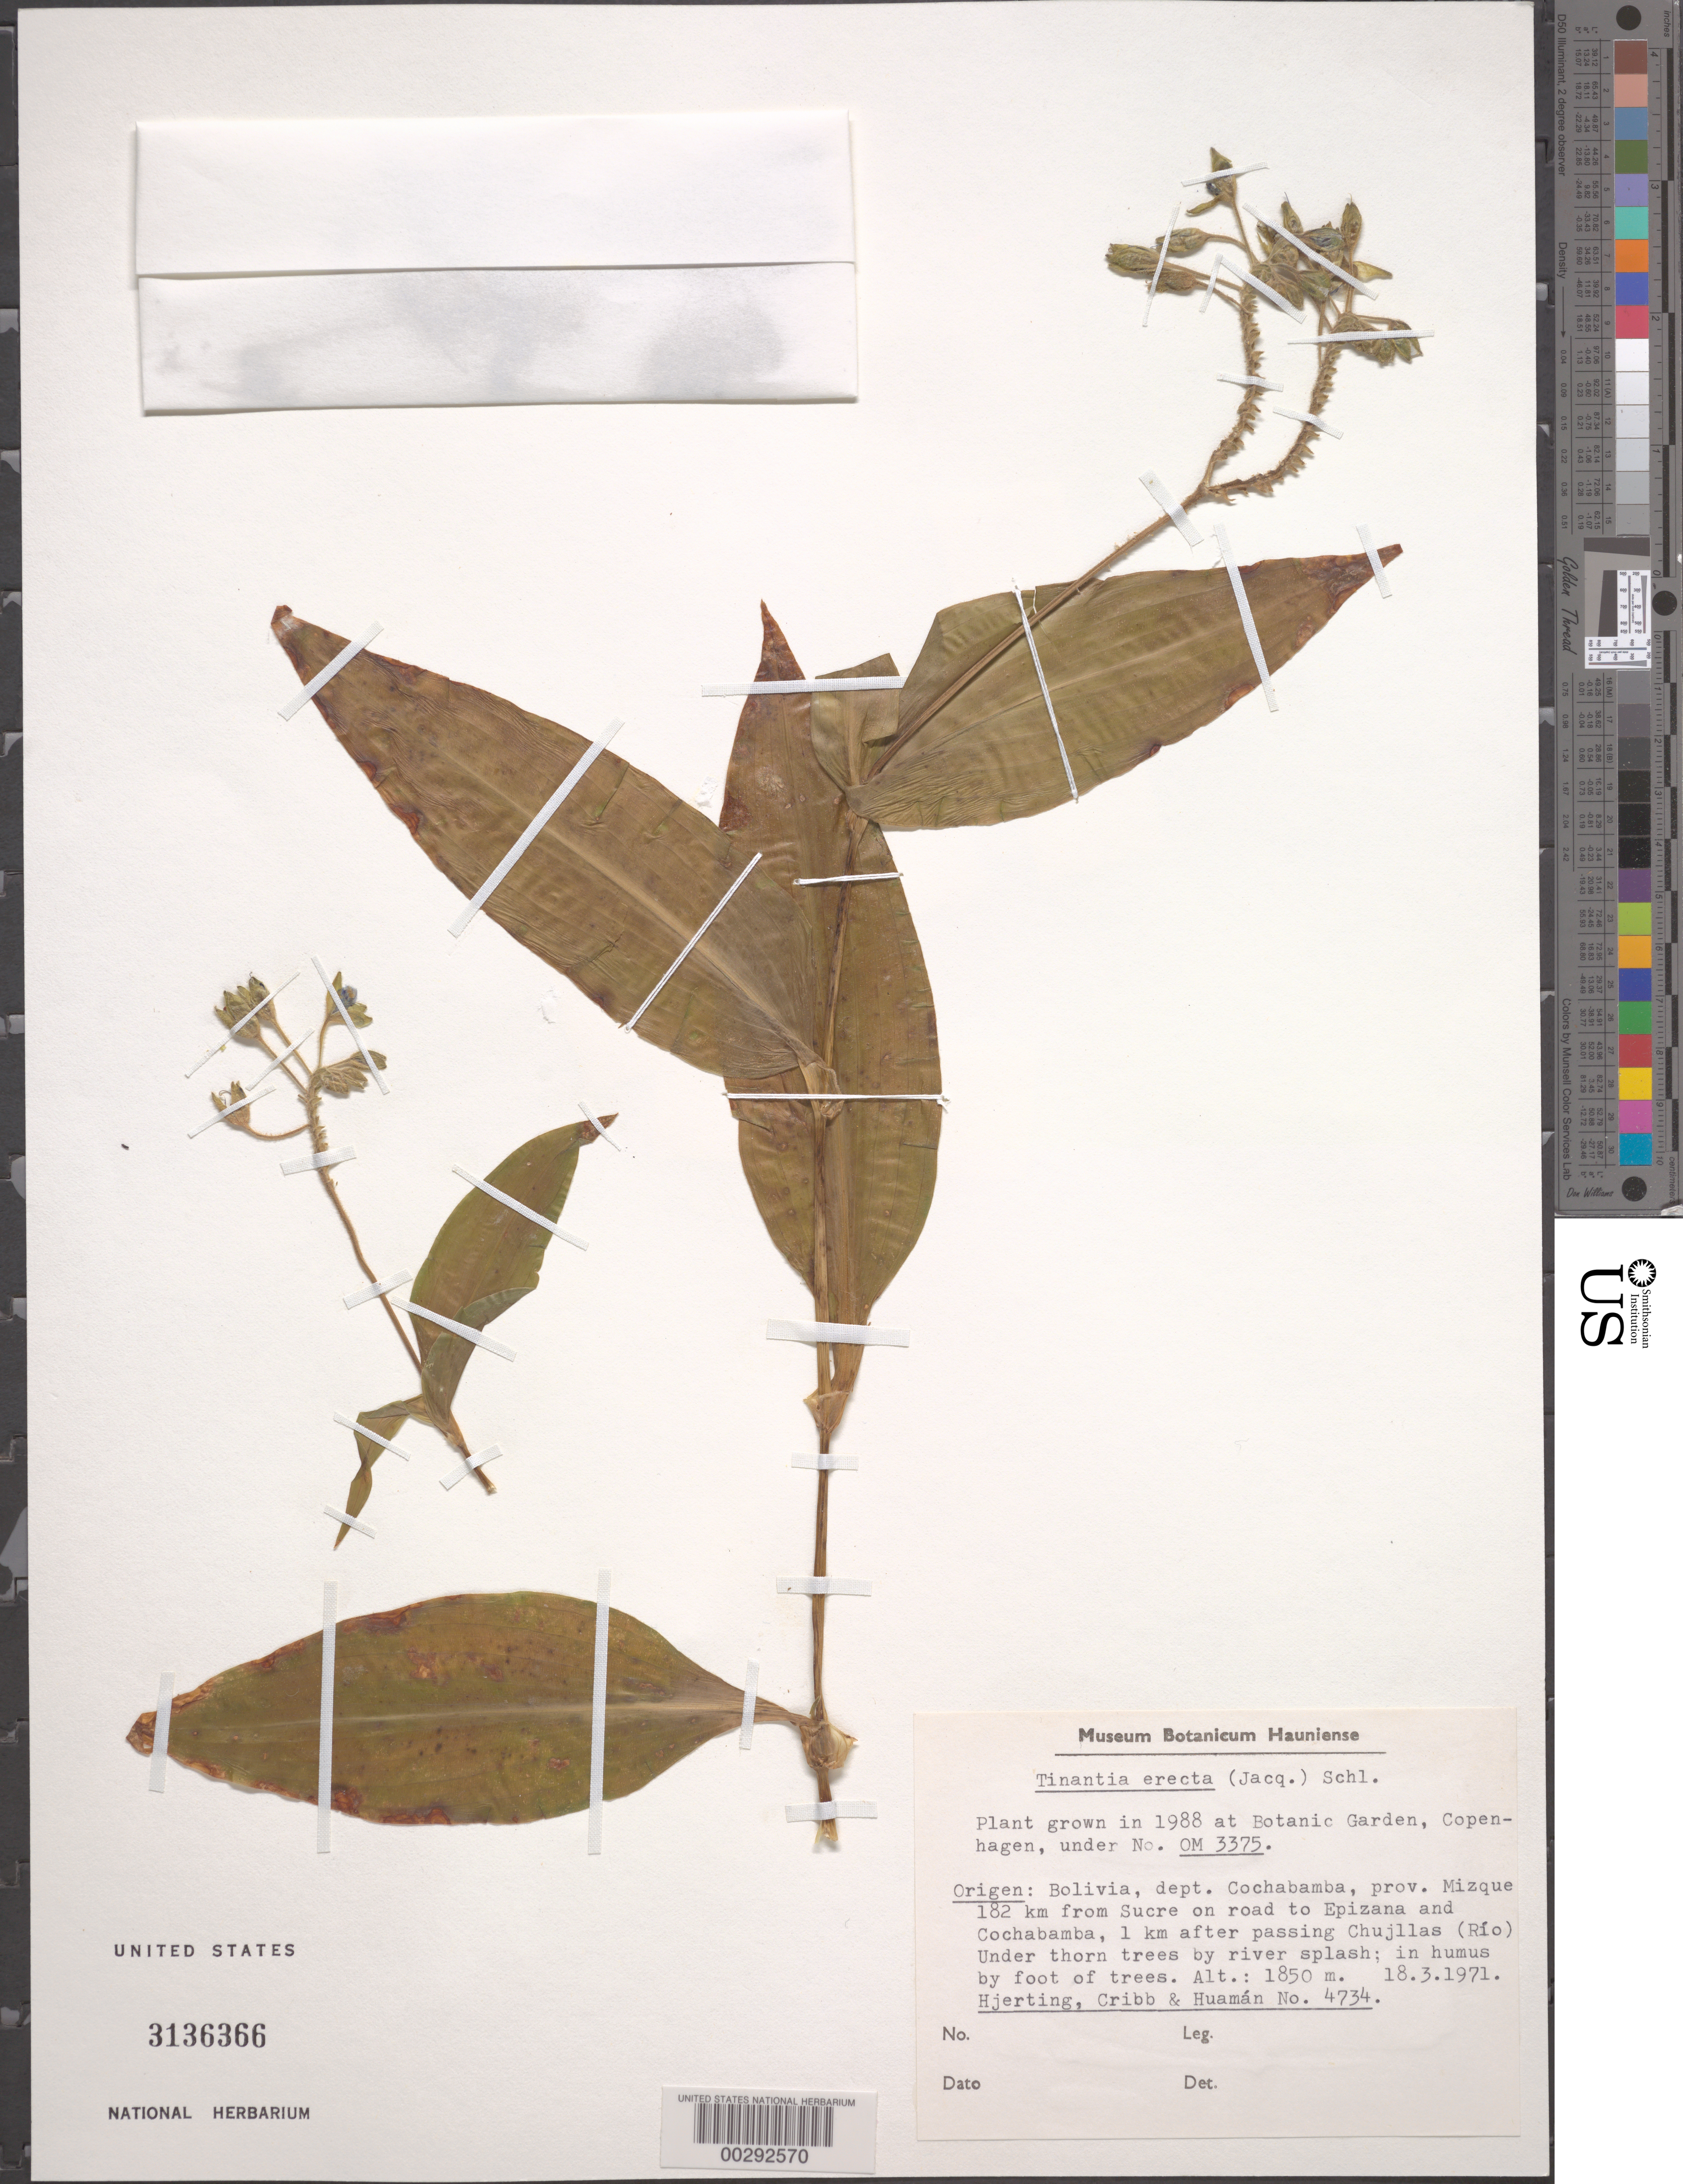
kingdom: Plantae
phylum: Tracheophyta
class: Liliopsida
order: Commelinales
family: Commelinaceae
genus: Tinantia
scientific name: Tinantia erecta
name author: (Jacq.) Fenzl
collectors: J. P. Hjerting, -- Cribb & M. Huamán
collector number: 4734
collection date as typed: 18 Mar 1971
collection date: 1971-03-18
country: Bolivia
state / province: Cochabamba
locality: Mizque, road to Epizana and Cochabamba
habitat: In humus by foot of trees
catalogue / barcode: US 3136366